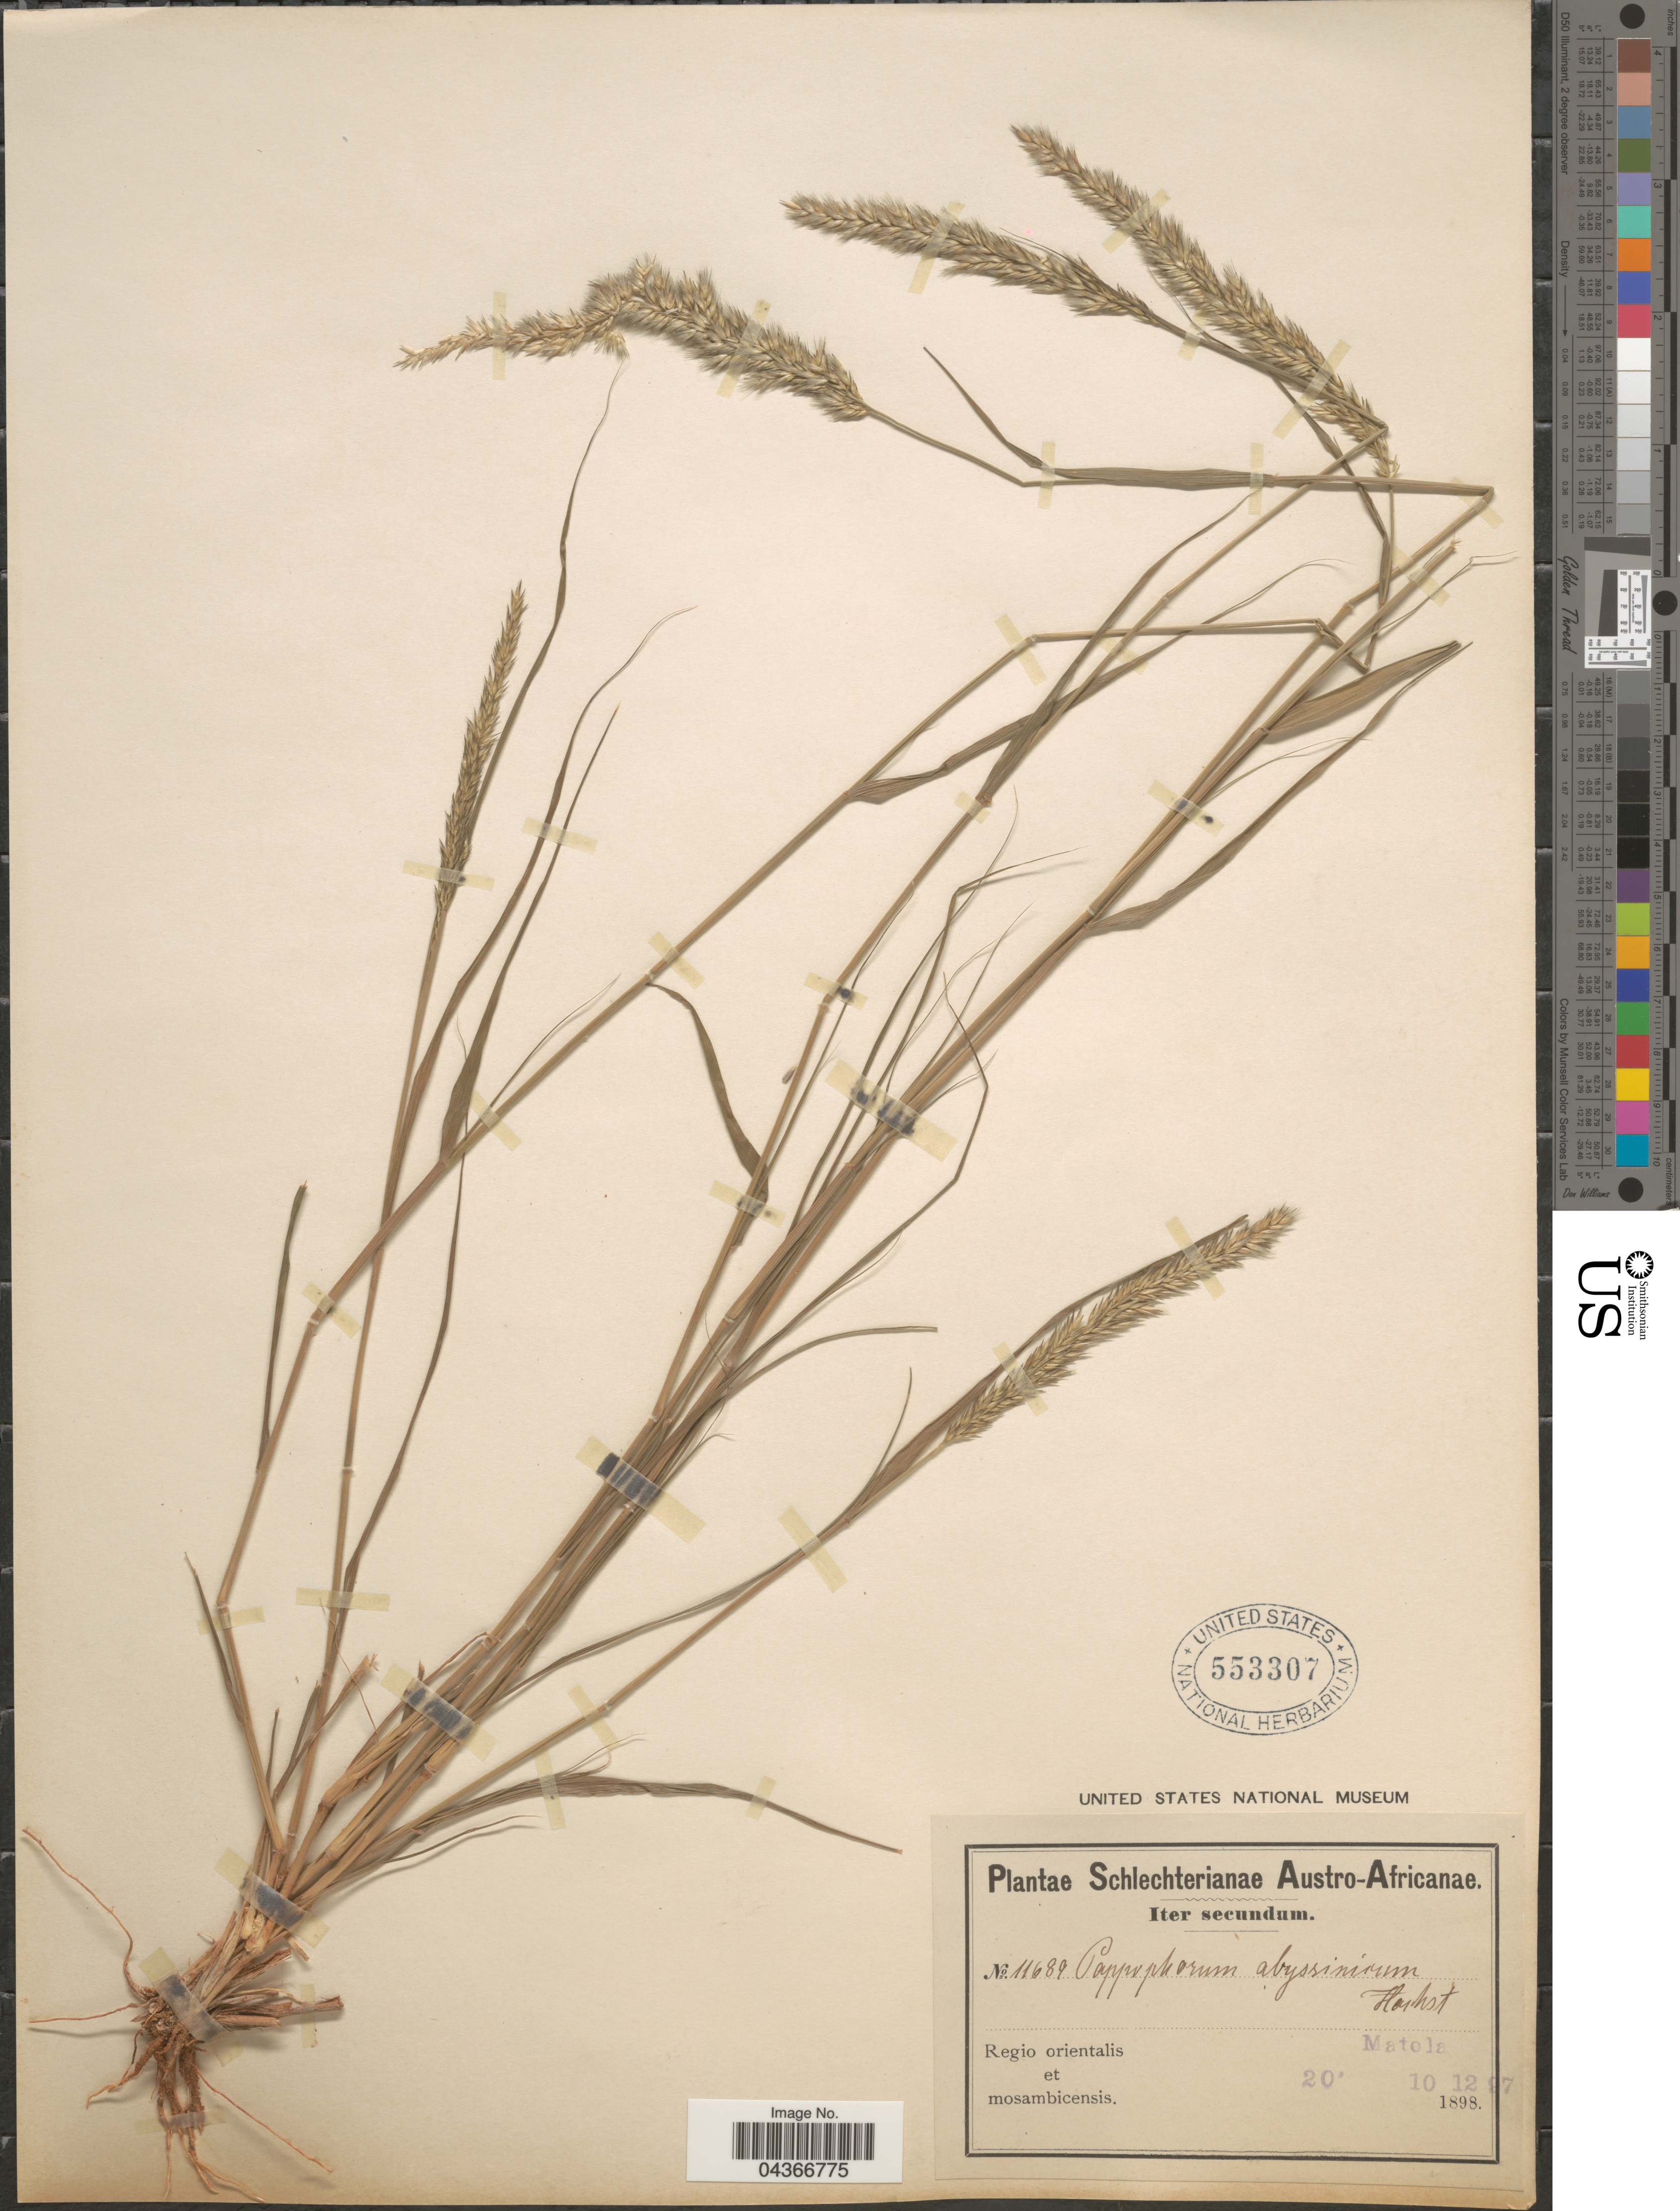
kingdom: Plantae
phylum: Tracheophyta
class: Liliopsida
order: Poales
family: Poaceae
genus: Enneapogon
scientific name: Enneapogon cenchroides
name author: (Licht. ex Roem. & Schult.) C.E. Hubb.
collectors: Matola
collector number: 1689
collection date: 1897-12-10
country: Mozambique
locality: Austro-Africanae. Iter secundum. Regio orientalis et mosambicensis.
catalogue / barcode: US 553307